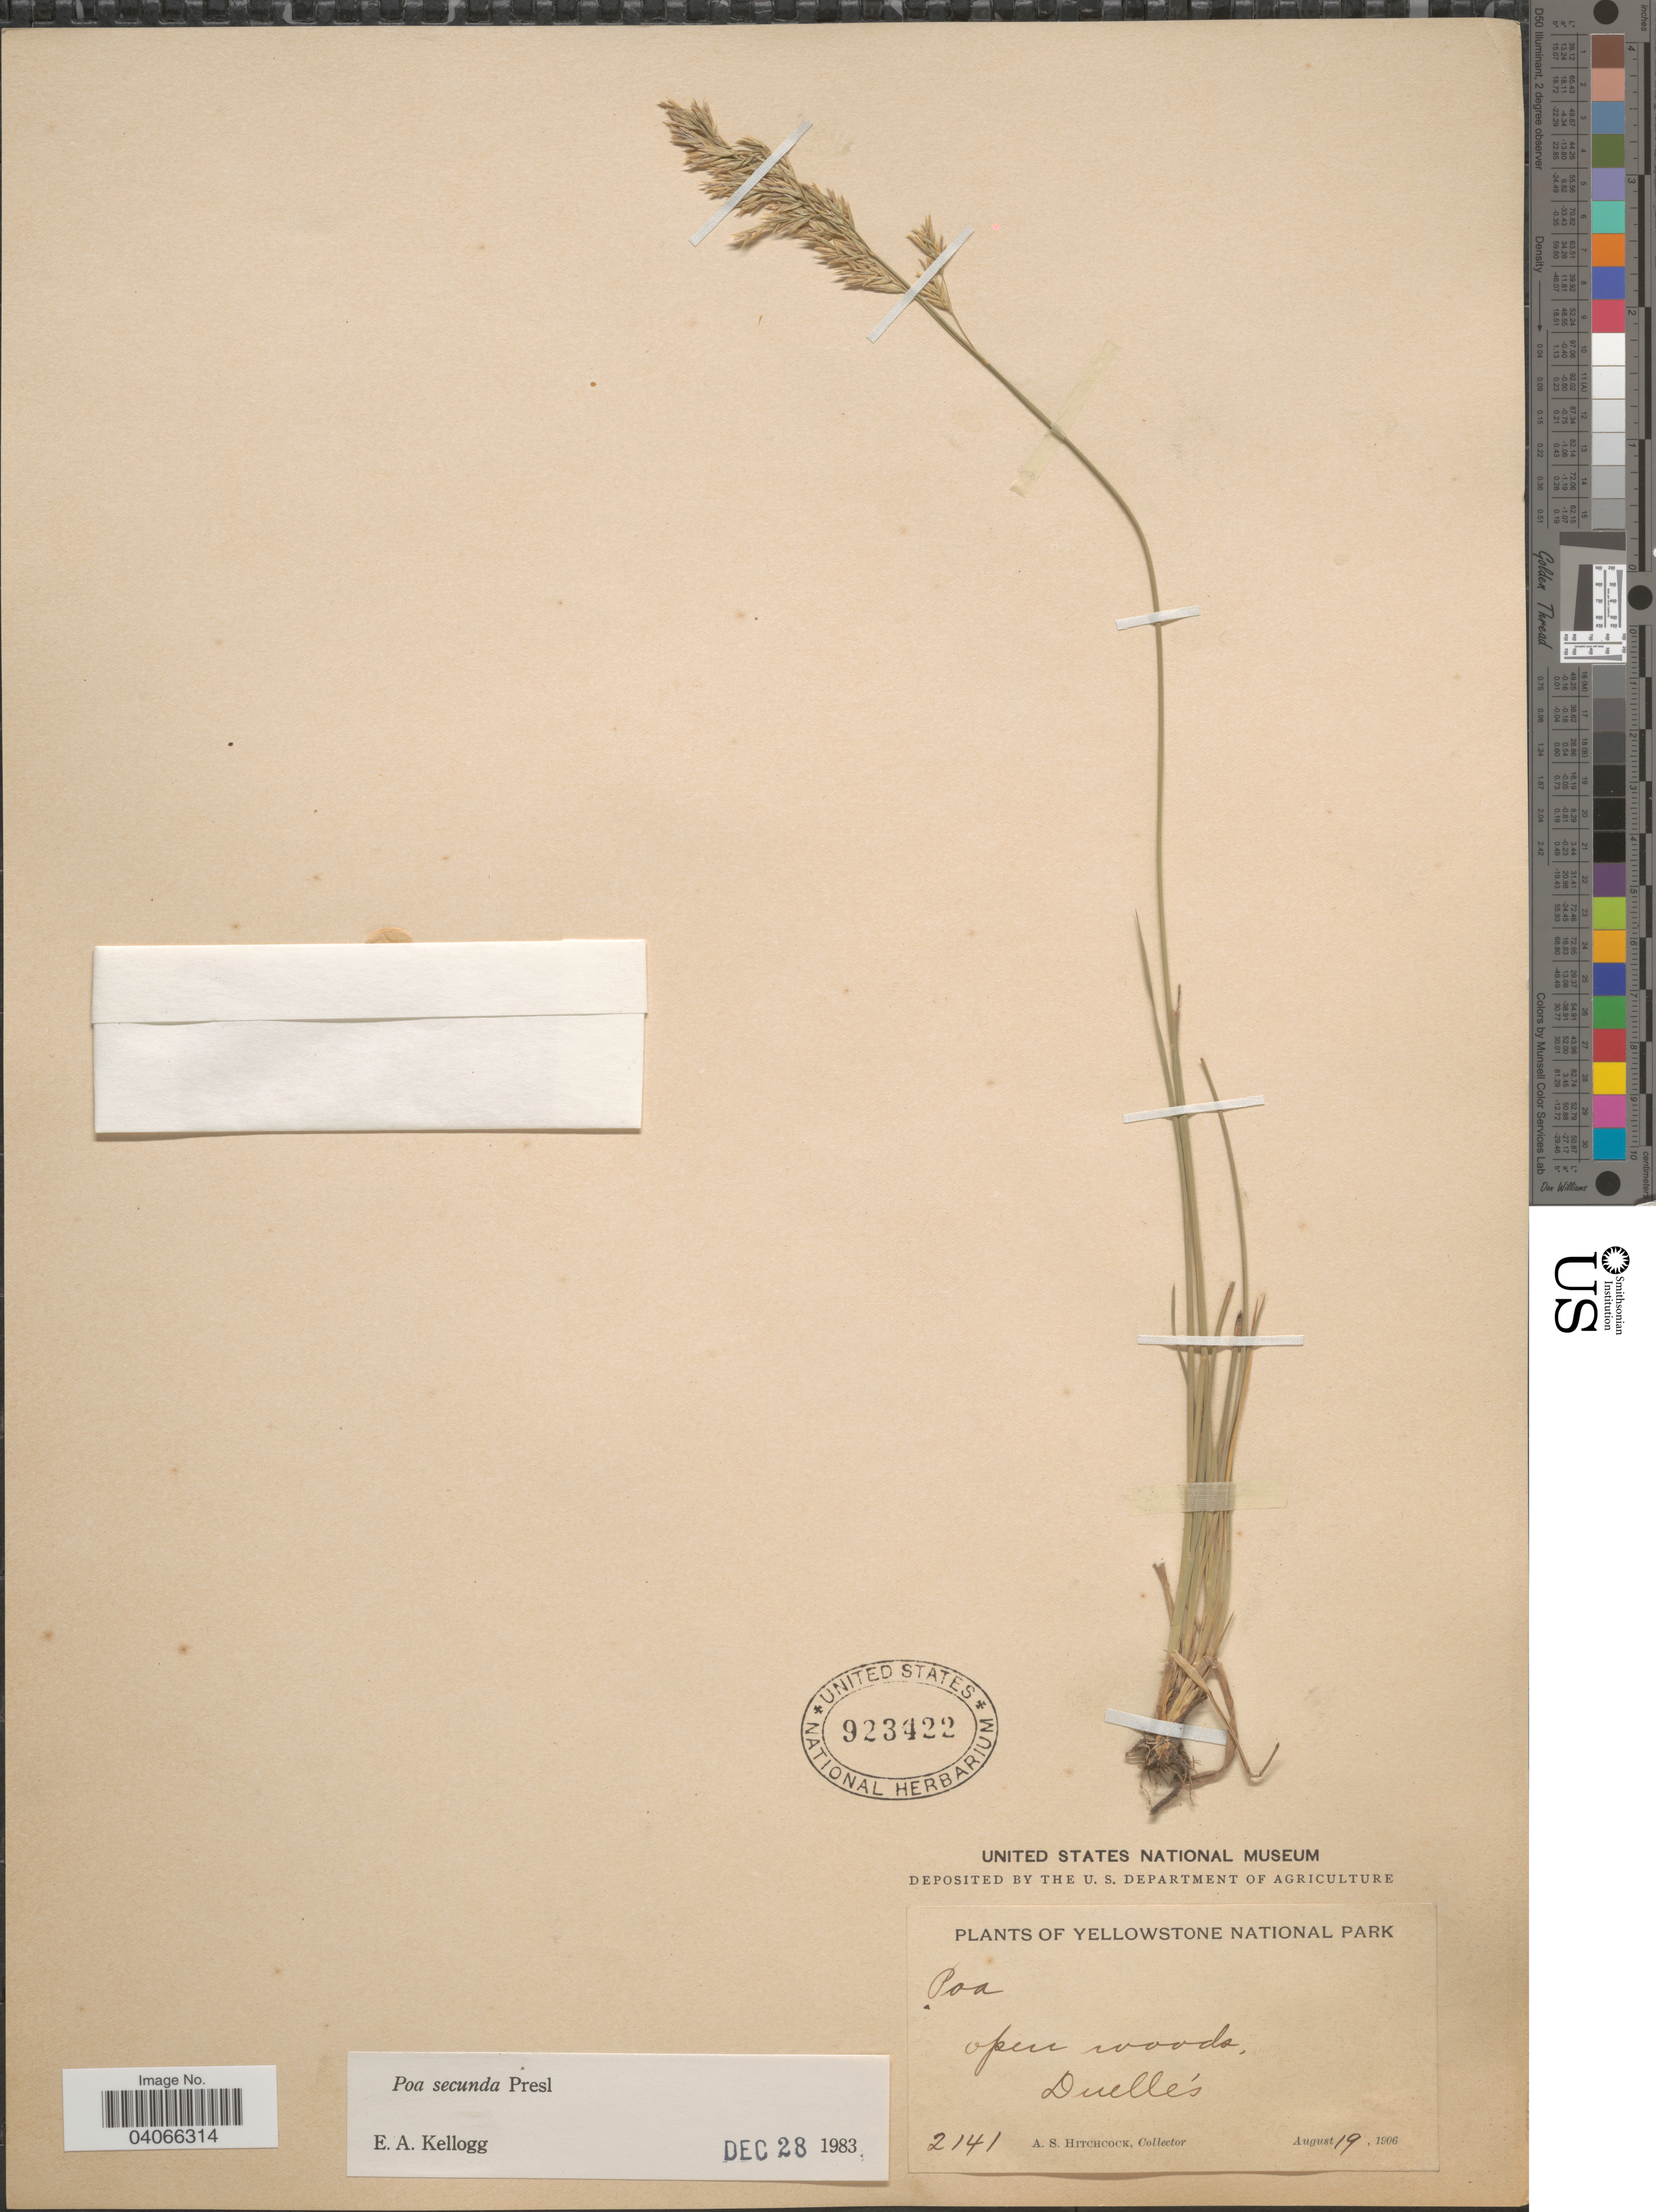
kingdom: Plantae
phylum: Tracheophyta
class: Liliopsida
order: Poales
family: Poaceae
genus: Poa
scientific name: Poa secunda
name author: J. Presl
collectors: A. S. Hitchcock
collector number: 2141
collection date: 1906-08-19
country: United States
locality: Yellowstone National Park. Open woods. Duelle's.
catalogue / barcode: US 923422